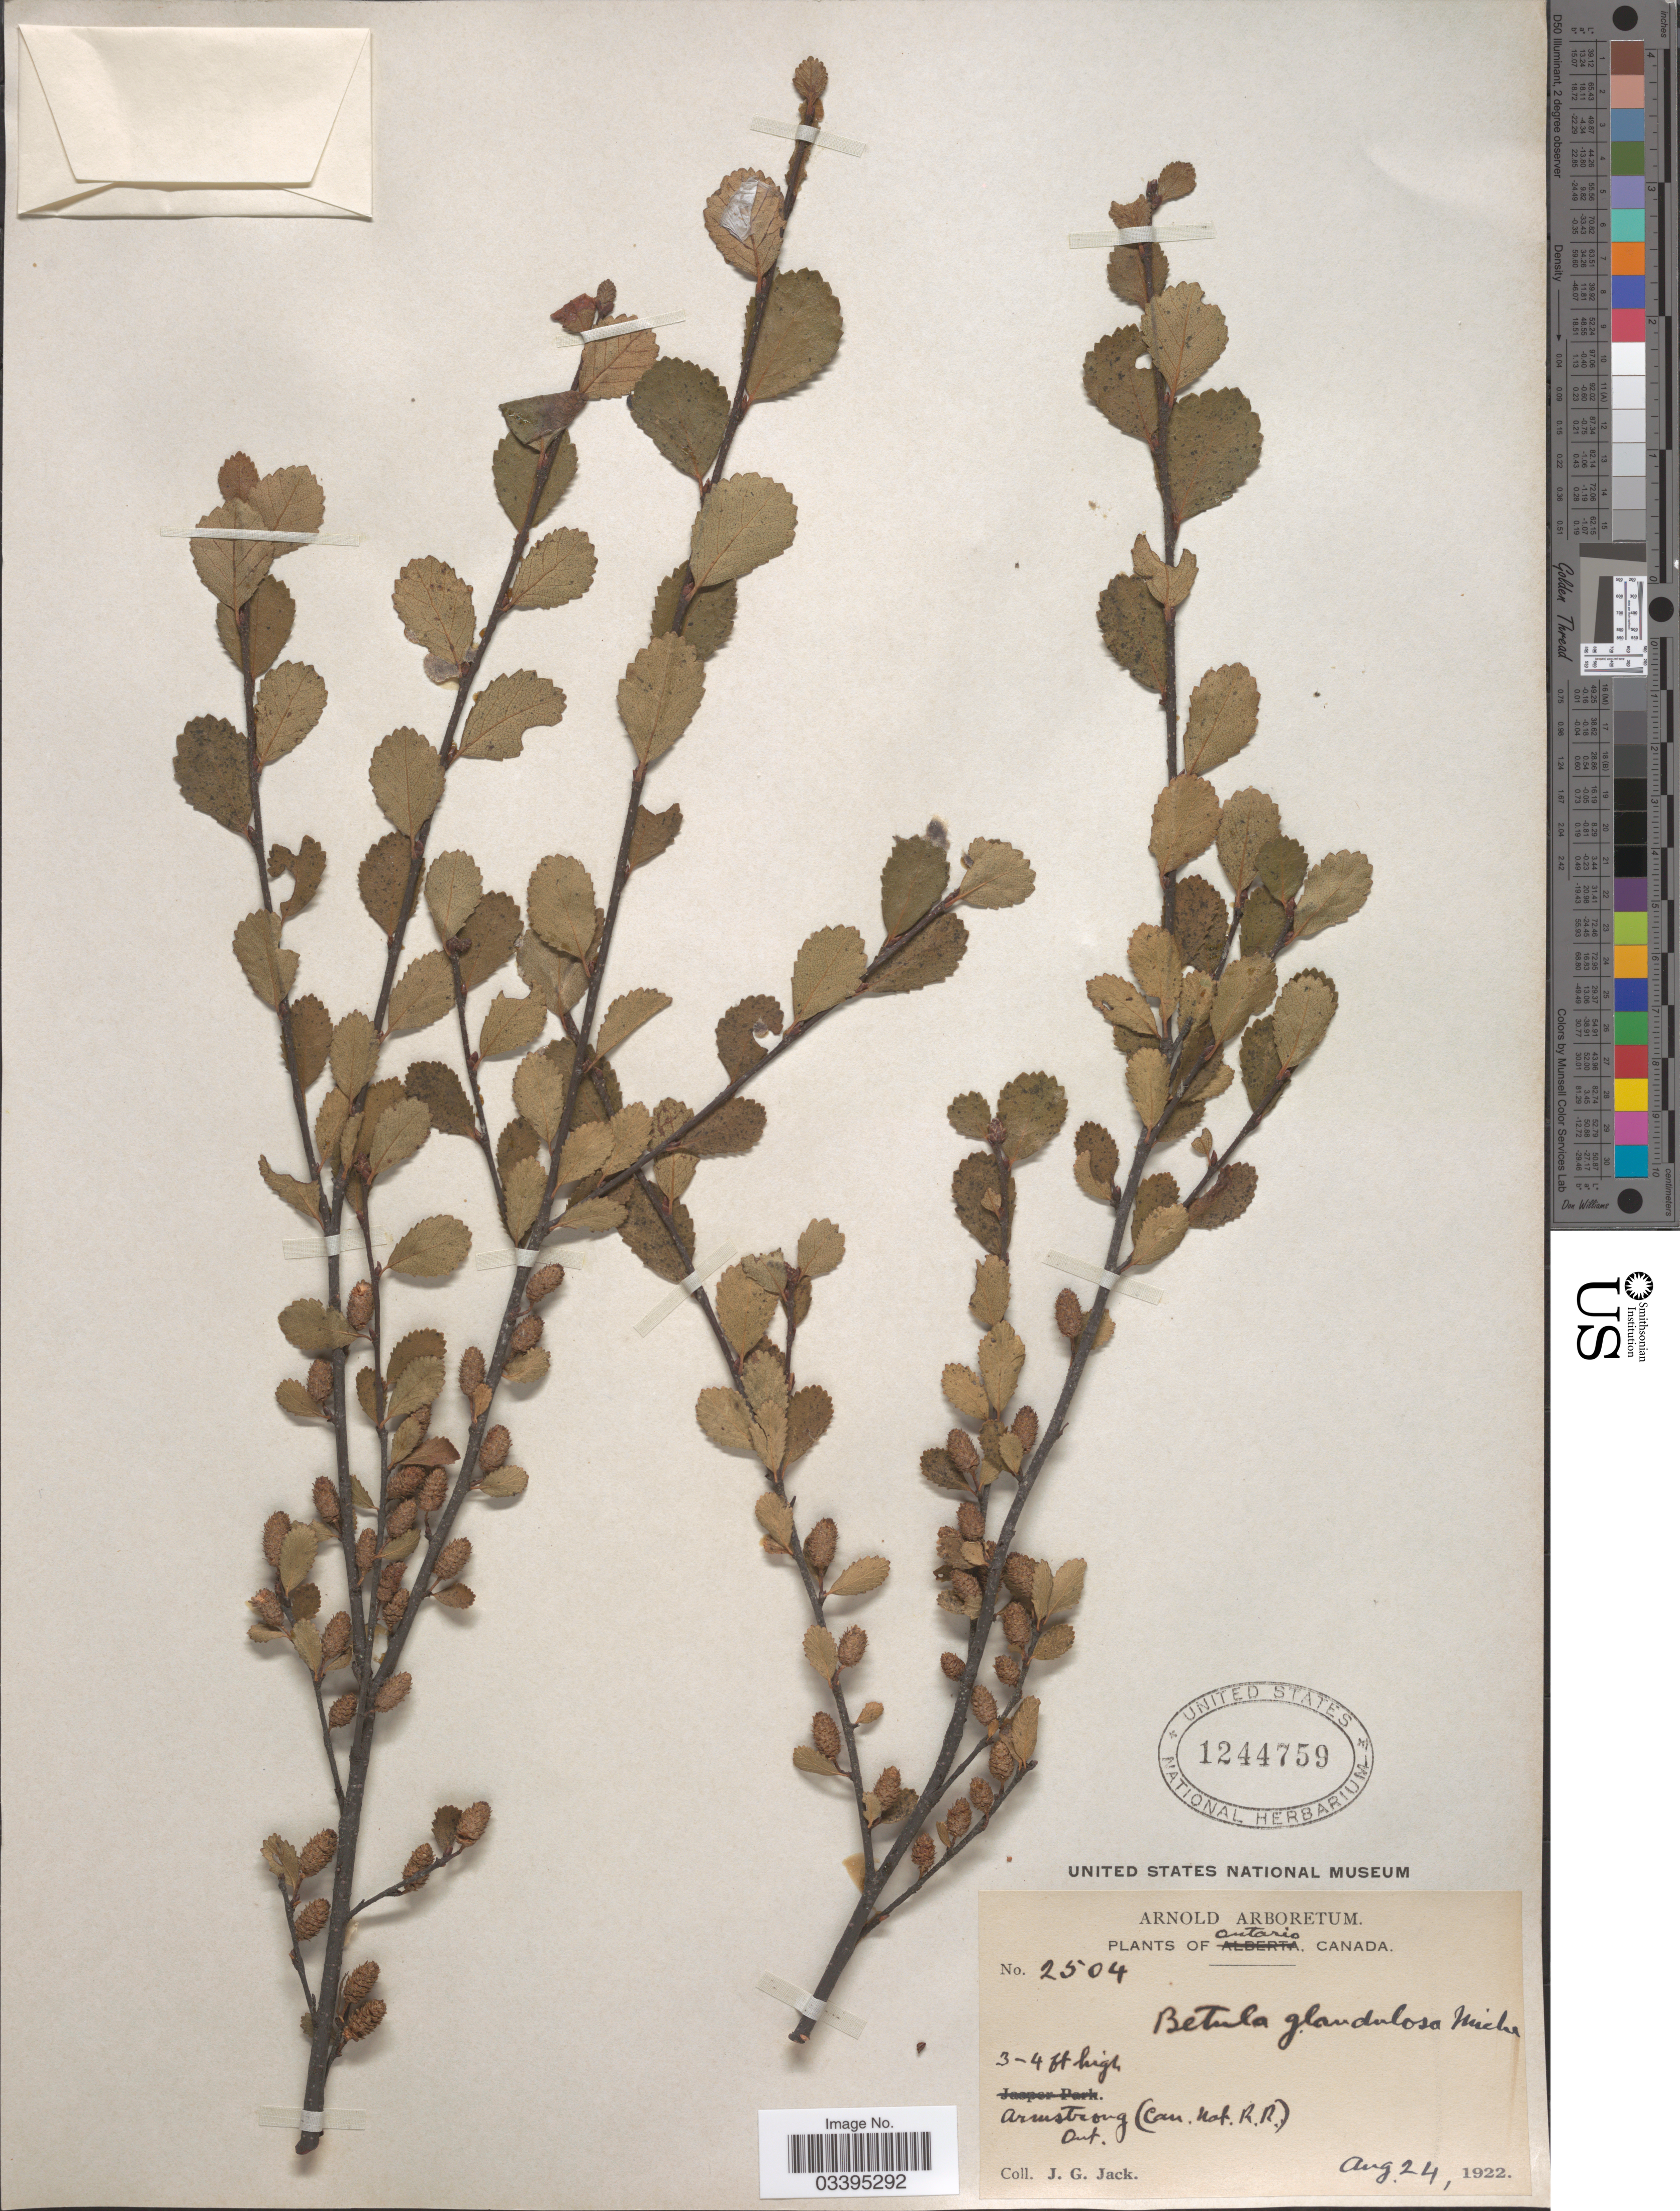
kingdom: Plantae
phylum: Tracheophyta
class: Magnoliopsida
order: Fagales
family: Betulaceae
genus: Betula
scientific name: Betula glandulosa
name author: Michx.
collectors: J. G. Jack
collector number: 2504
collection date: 1922-08-24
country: Canada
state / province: Ontario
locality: Armstrong (Can. Nat. R.R.).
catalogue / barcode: US 1244759